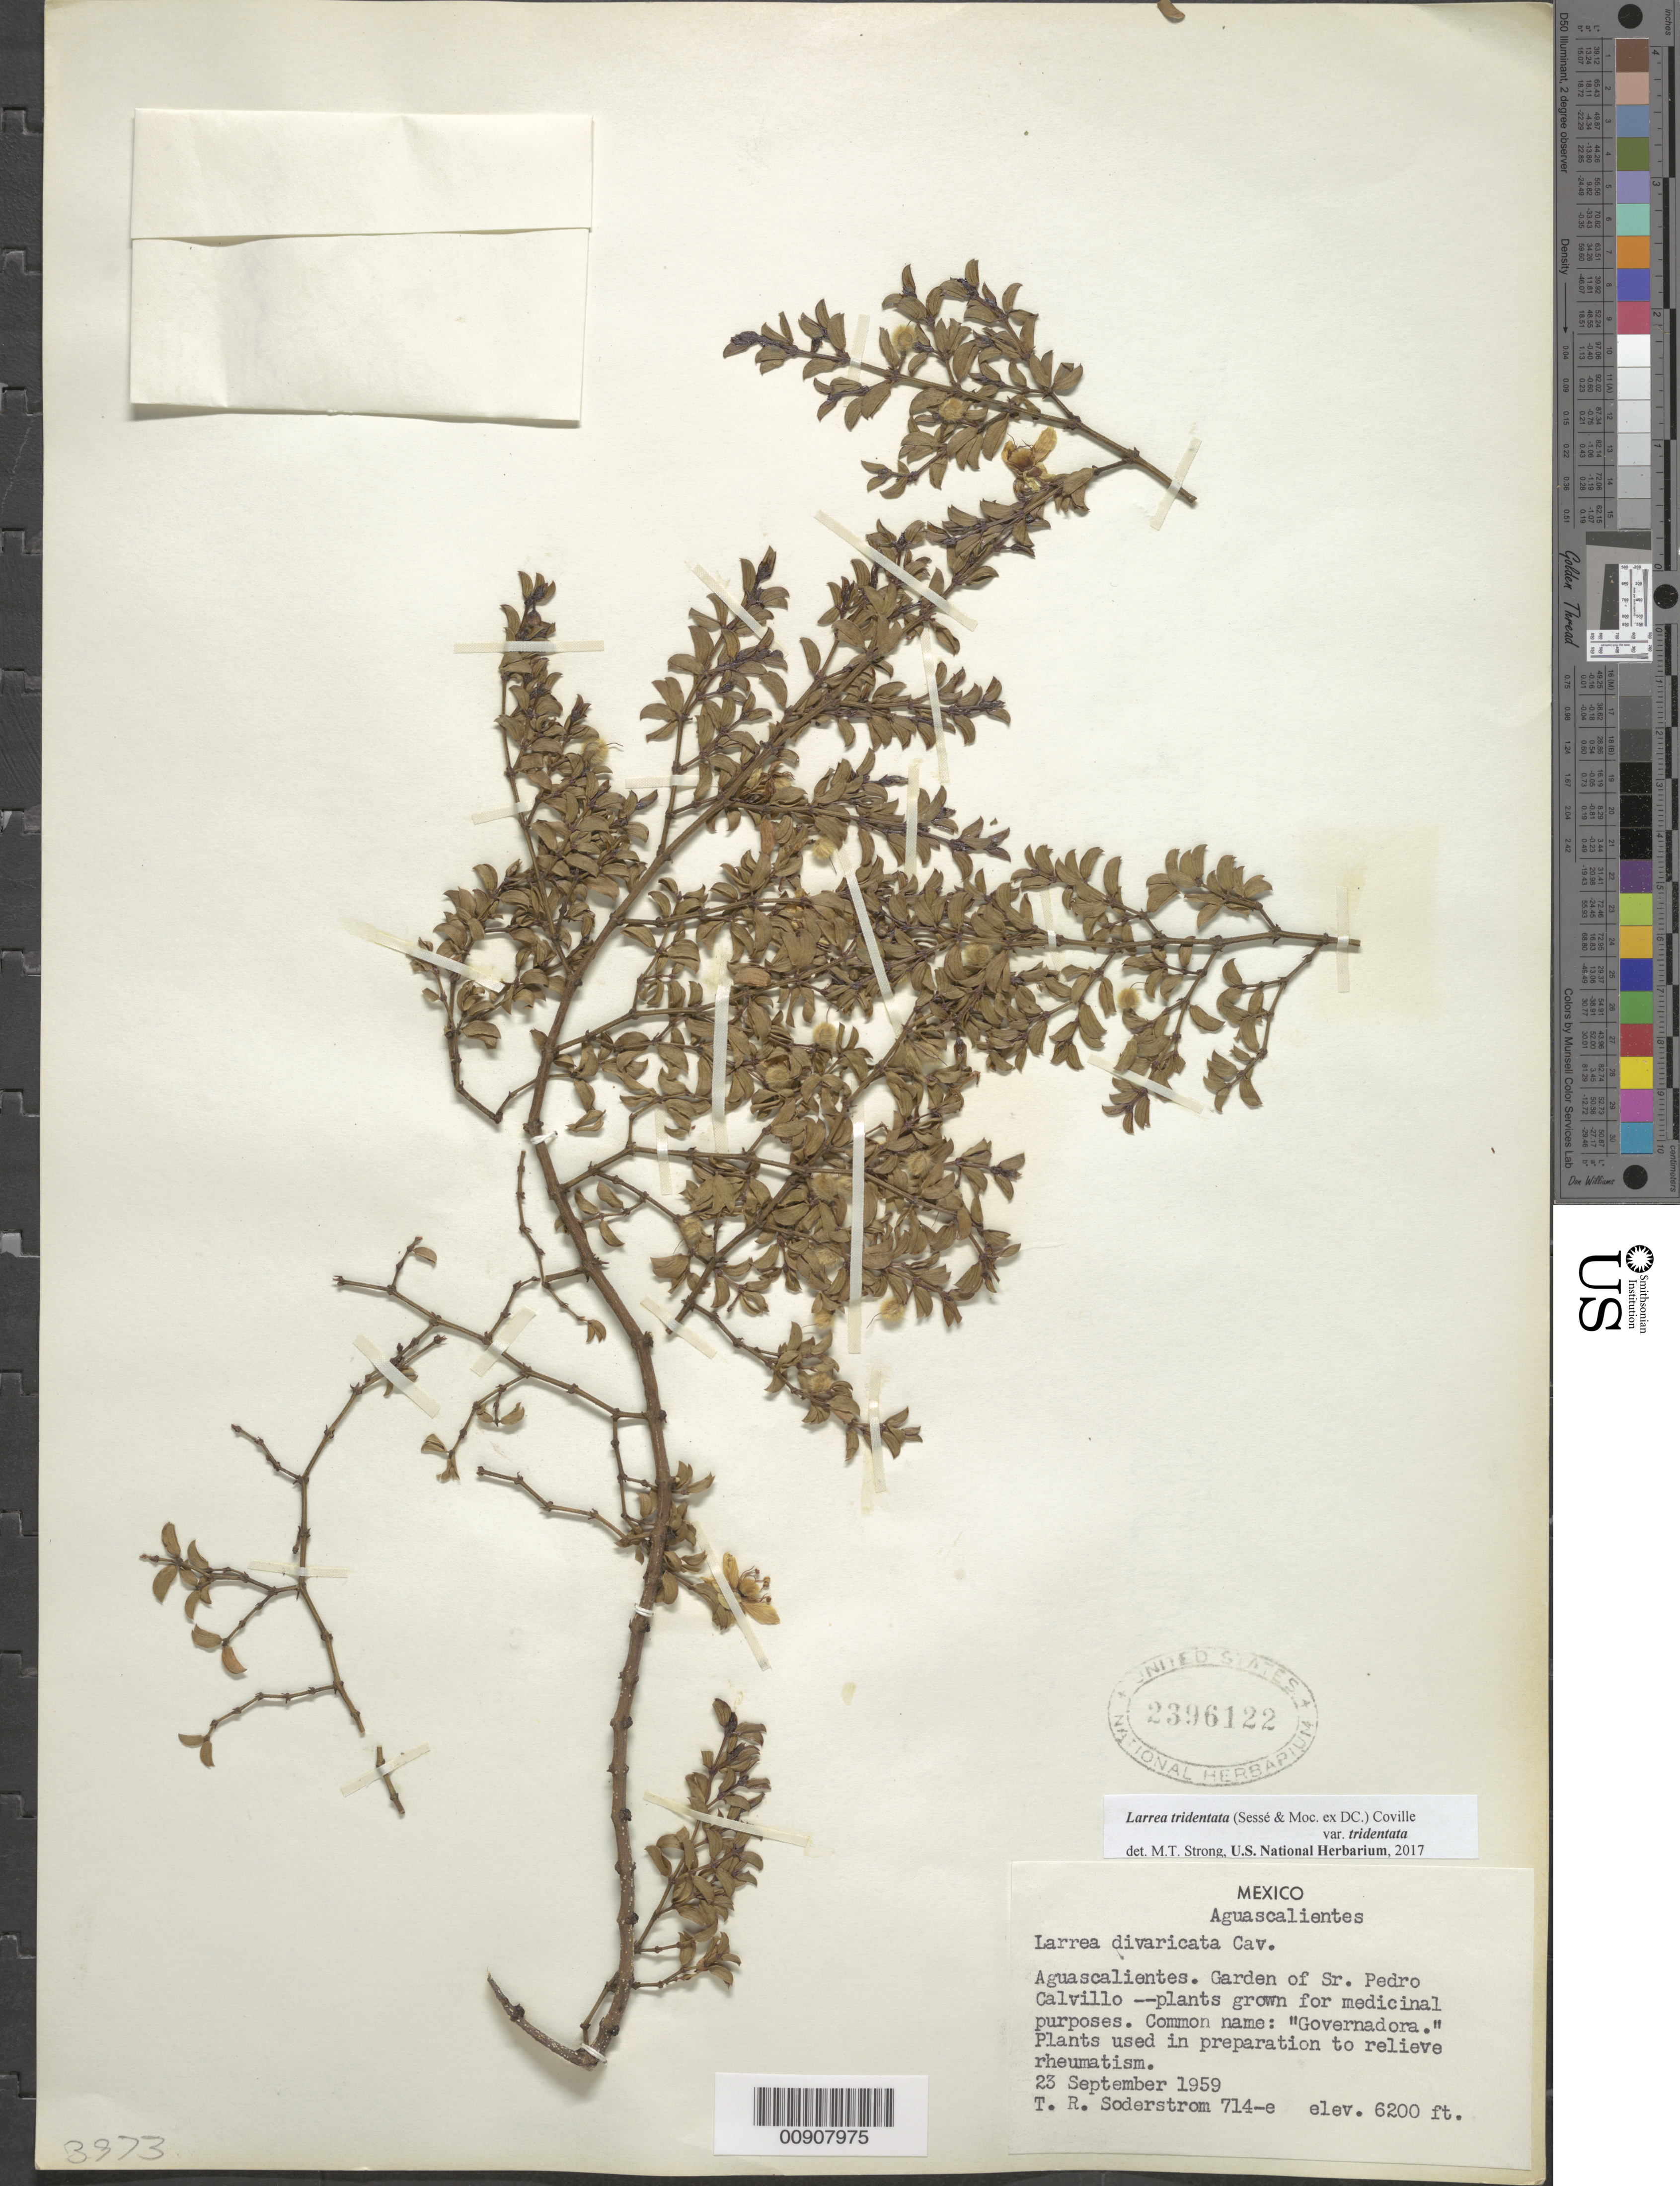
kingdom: Plantae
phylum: Tracheophyta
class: Magnoliopsida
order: Zygophyllales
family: Zygophyllaceae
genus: Larrea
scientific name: Larrea tridentata var. tridentata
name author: (Sessé & Moc. ex DC.) Coville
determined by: Strong, M. T., (US), Smithsonian Institution - National Museum of Natural History (UNITED STATES)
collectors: T. R. Soderstrom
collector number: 714-e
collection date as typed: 23 Sep 1959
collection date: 1959-09-23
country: Mexico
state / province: Aguascalientes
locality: Aguascalientes. Garden of Sr. Pedro Calvillo.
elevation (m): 1890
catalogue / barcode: US 2396122